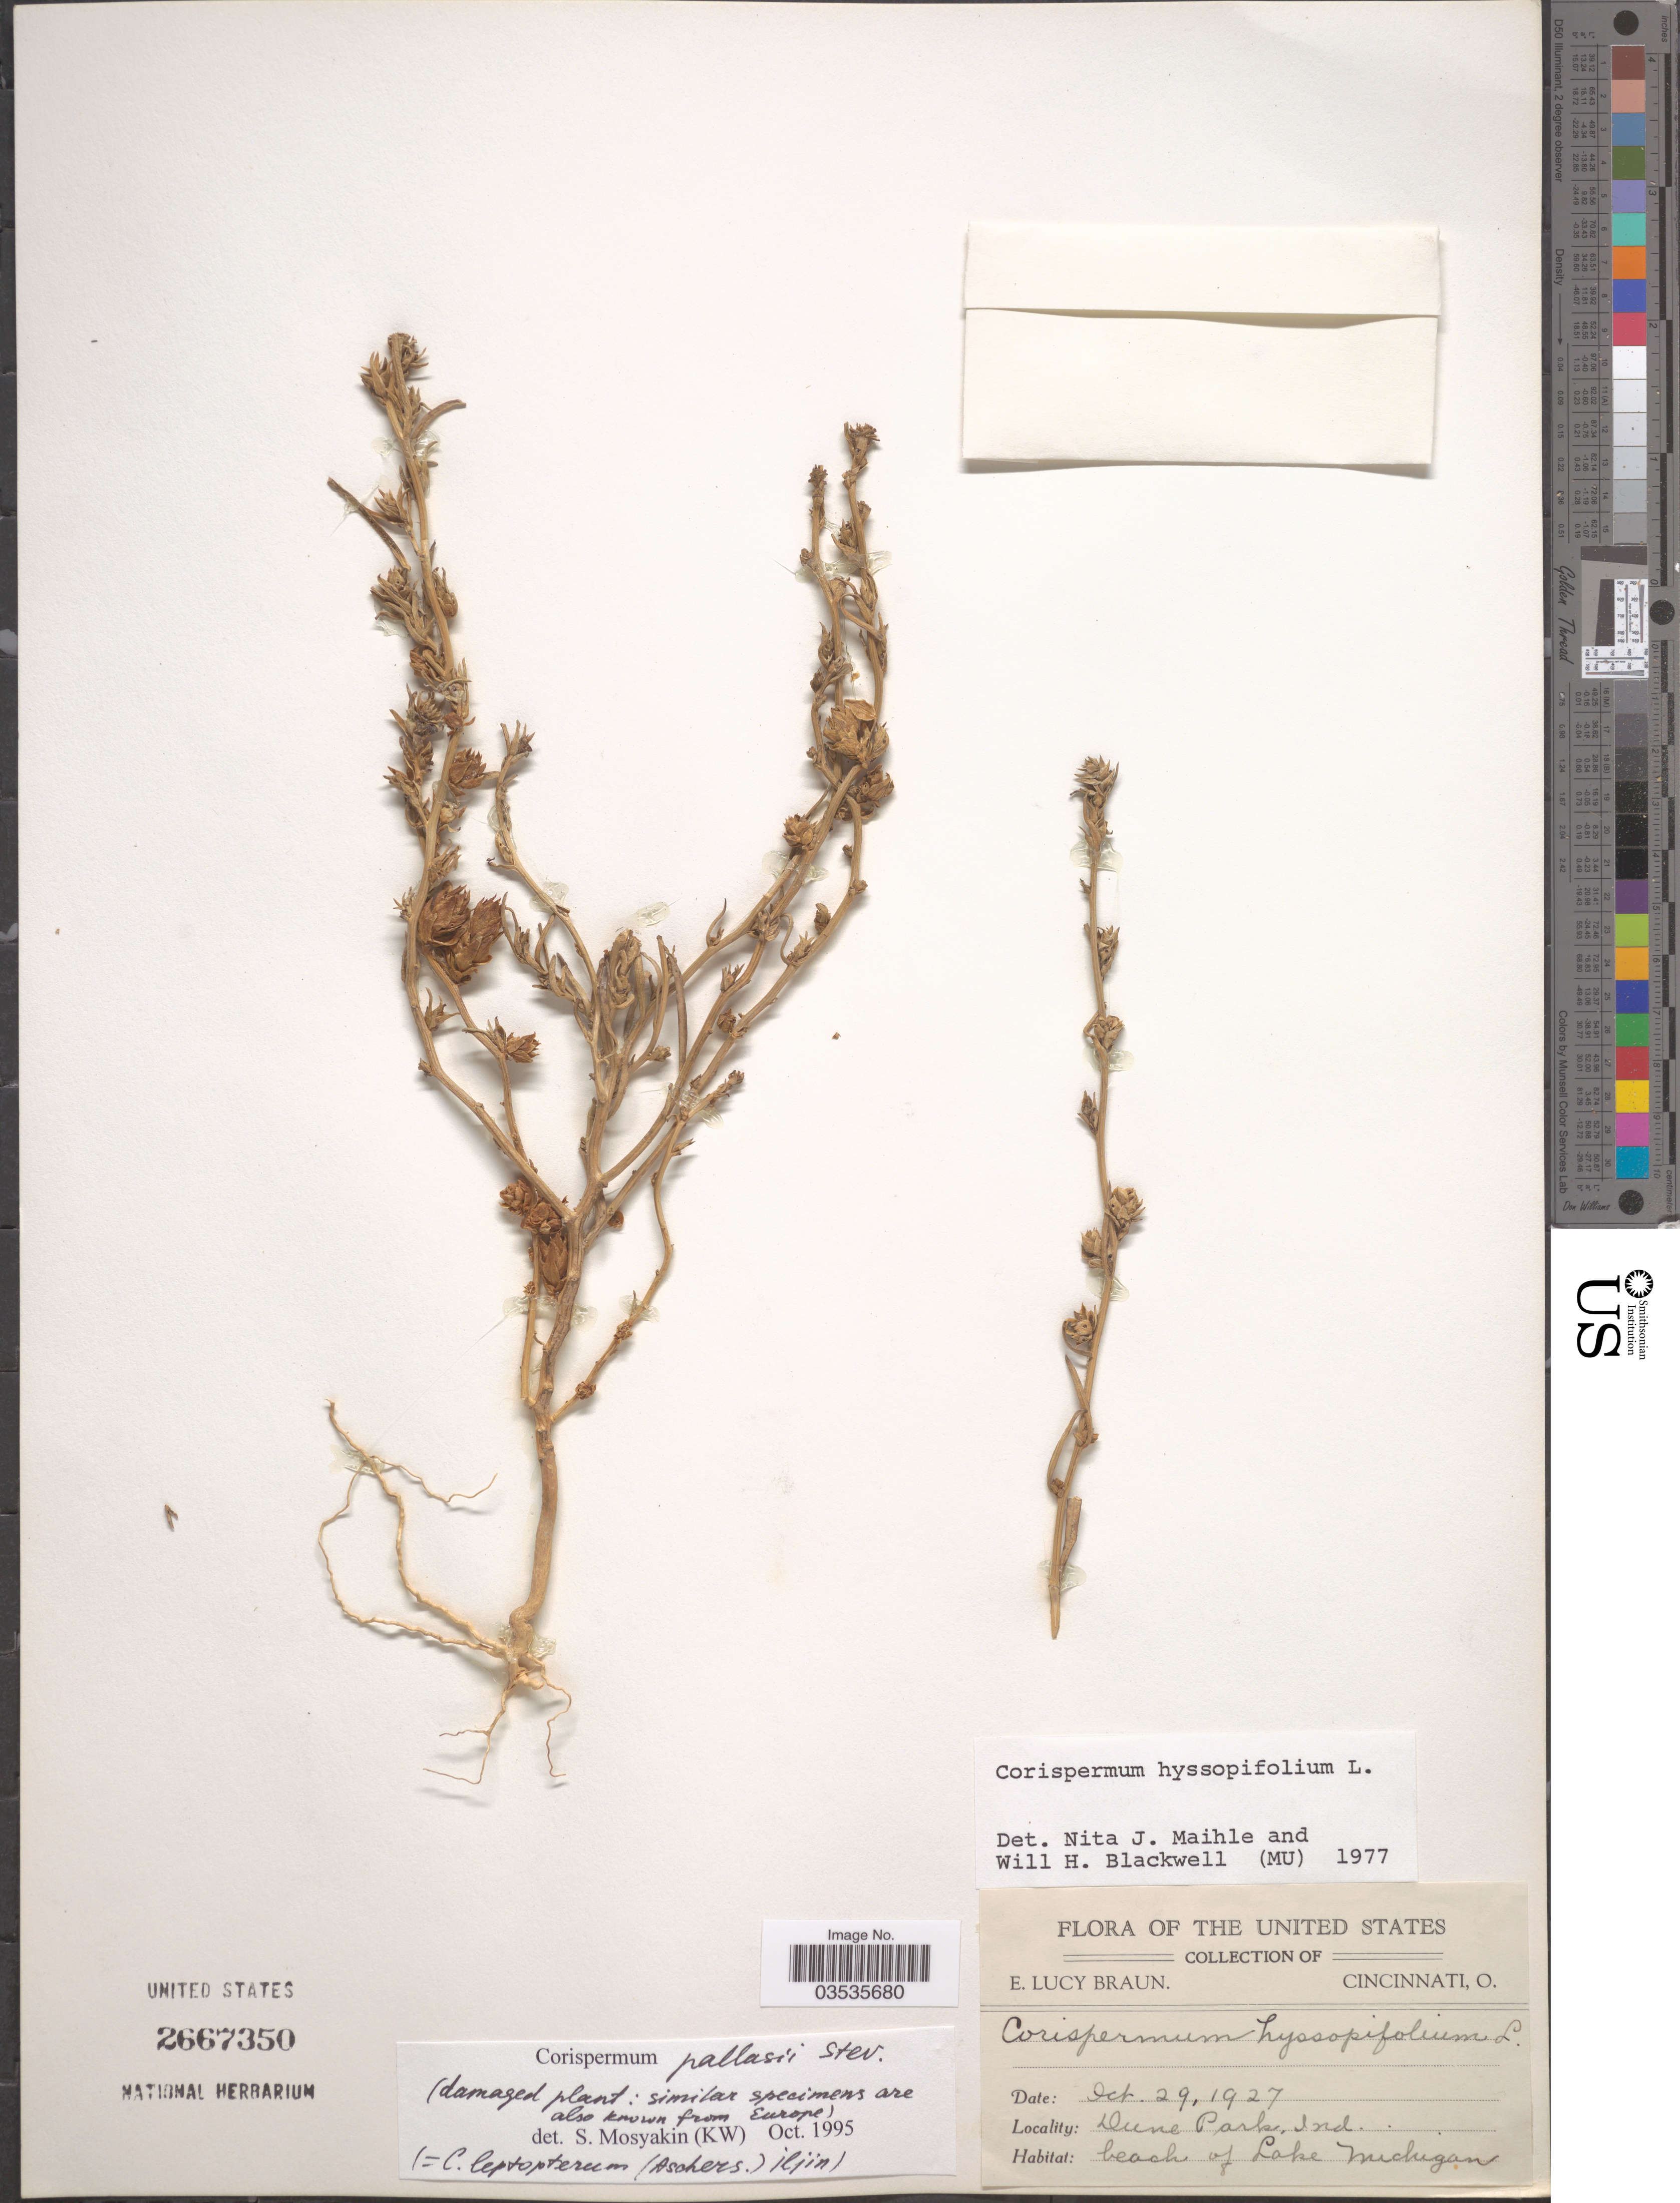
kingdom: Plantae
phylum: Tracheophyta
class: Magnoliopsida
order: Caryophyllales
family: Amaranthaceae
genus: Corispermum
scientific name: Corispermum pallasii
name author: Steven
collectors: E. L. Braun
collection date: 1927-10-29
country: United States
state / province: Indiana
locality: Dune Park. Beach of Lake Michigan.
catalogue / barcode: US 2667350